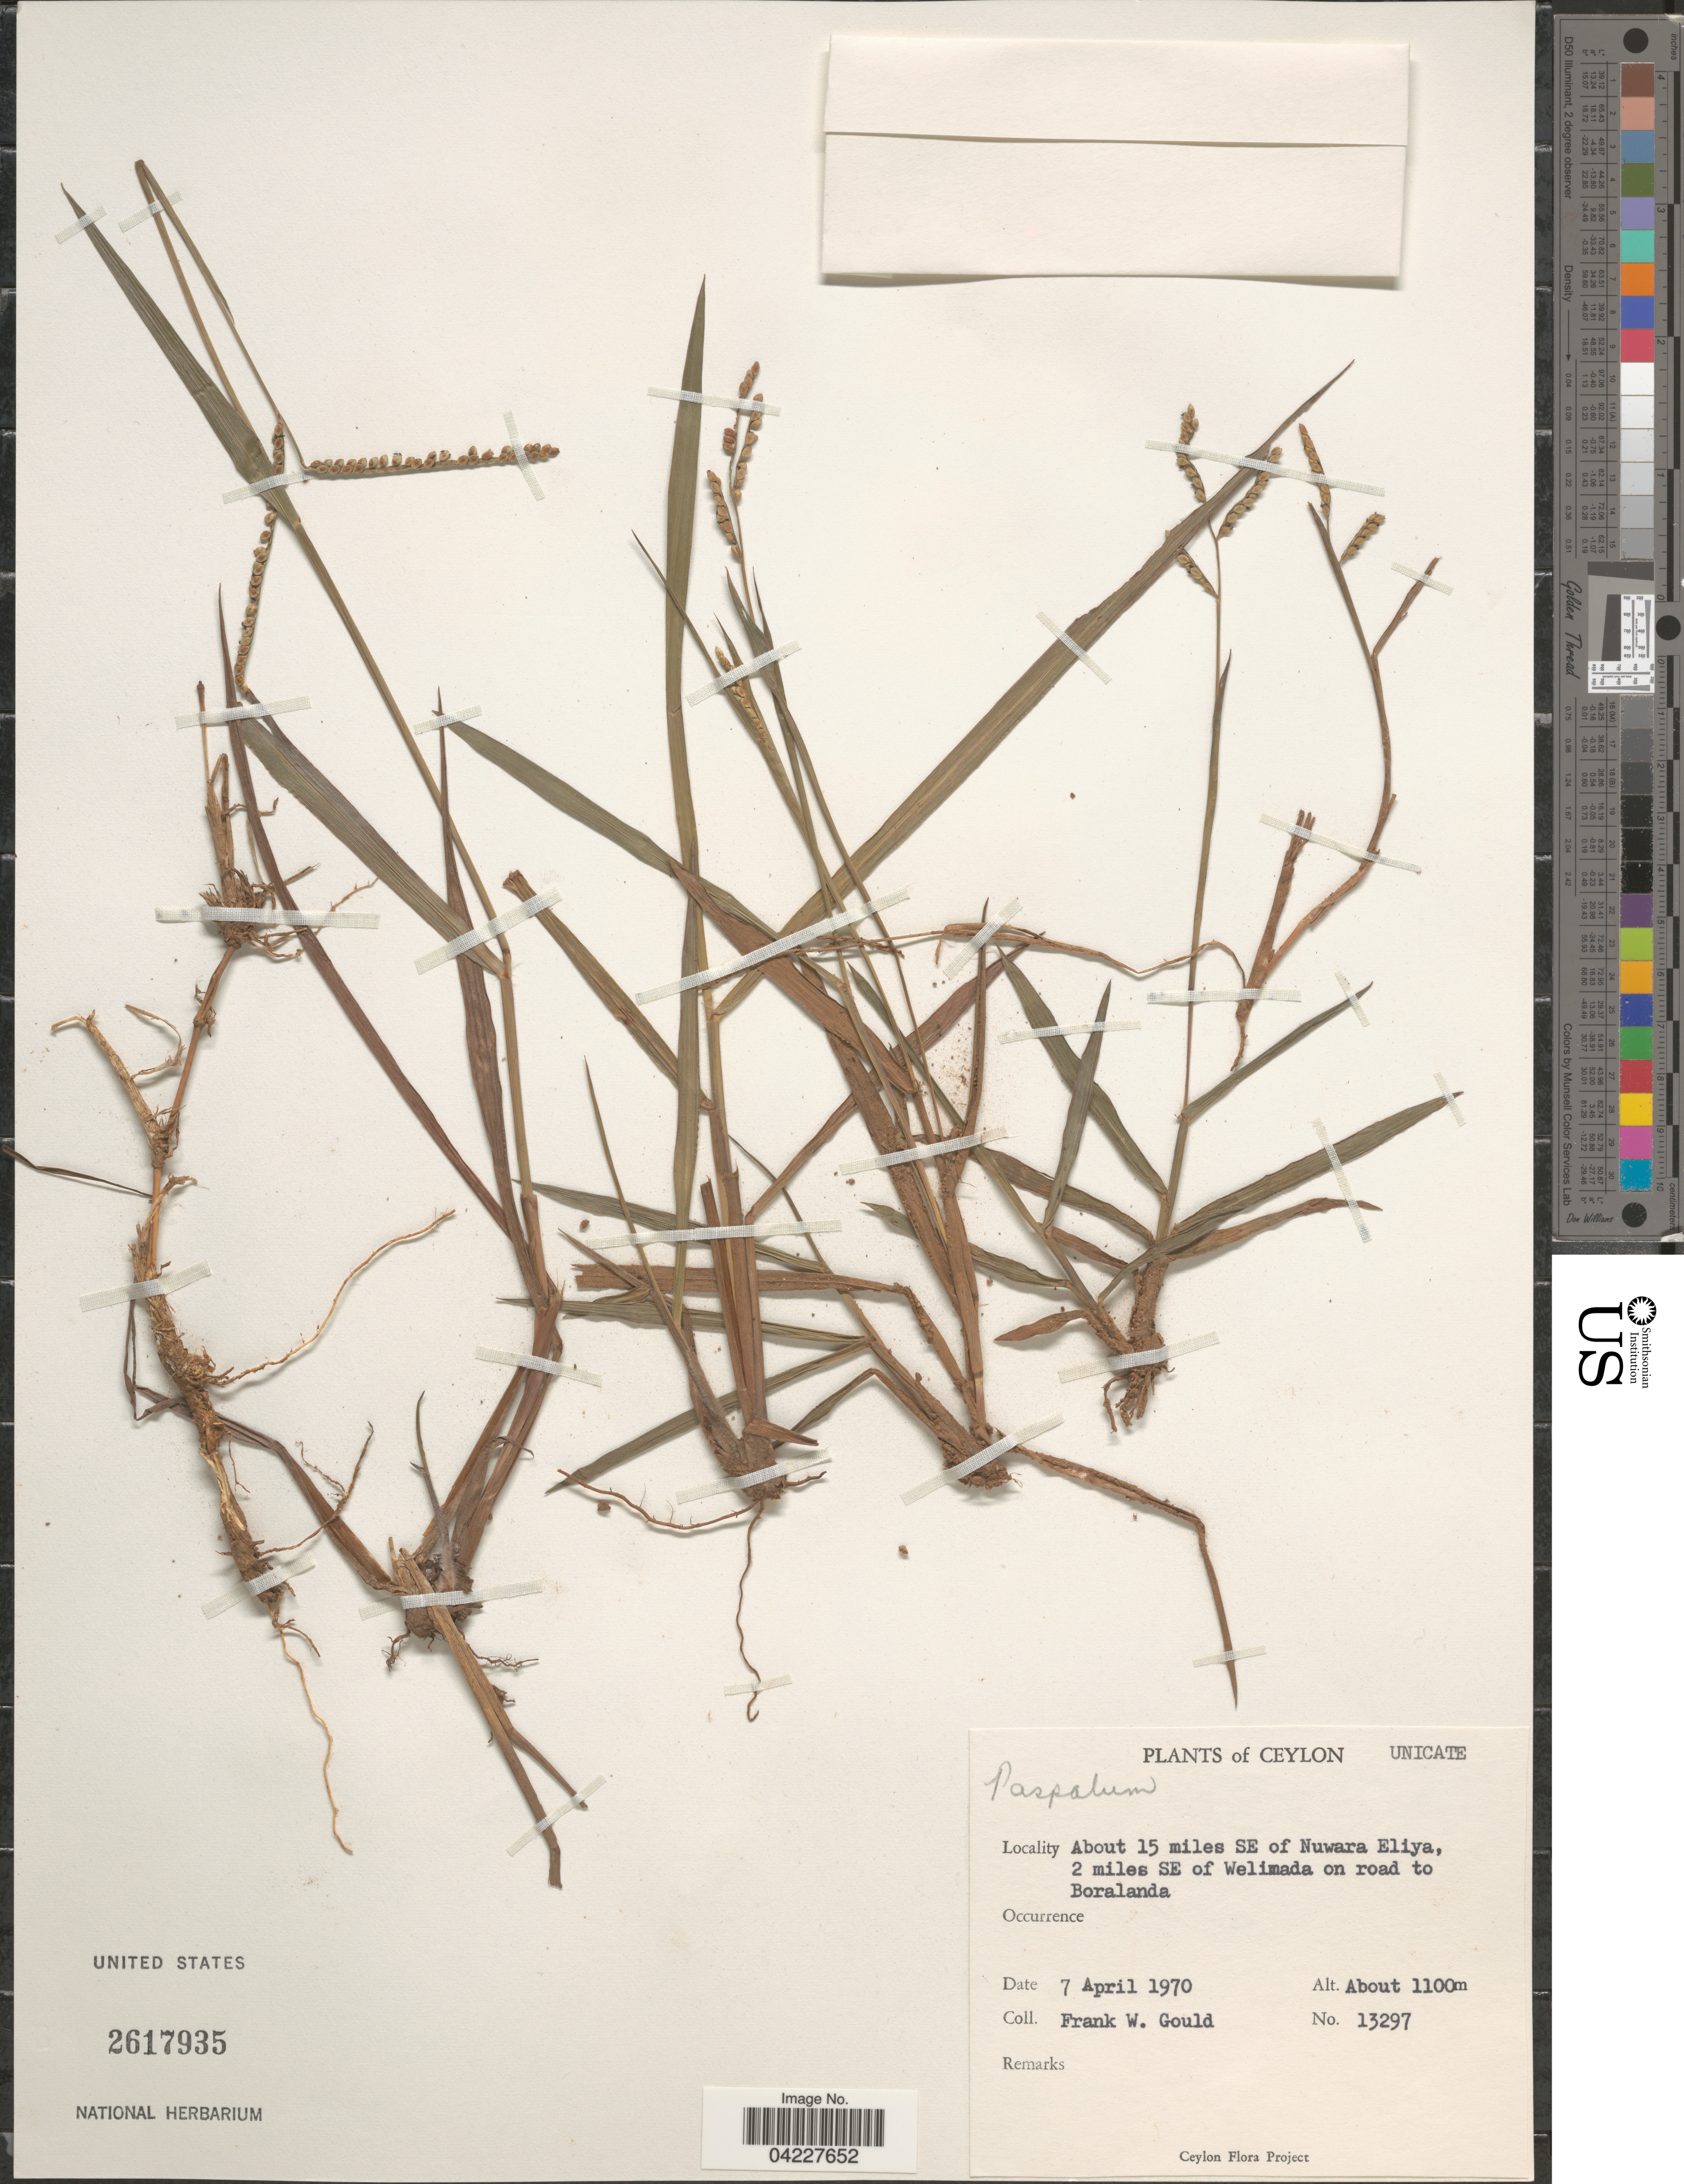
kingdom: Plantae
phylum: Tracheophyta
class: Liliopsida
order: Poales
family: Poaceae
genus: Paspalum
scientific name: Paspalum sp.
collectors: F. W. Gould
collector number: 13297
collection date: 1970-04-07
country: Sri Lanka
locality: About 15 miles SE of Nuwara Eliya, 2 miles SE of Welimada on road to Boralanda.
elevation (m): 1100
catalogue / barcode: US 2617935